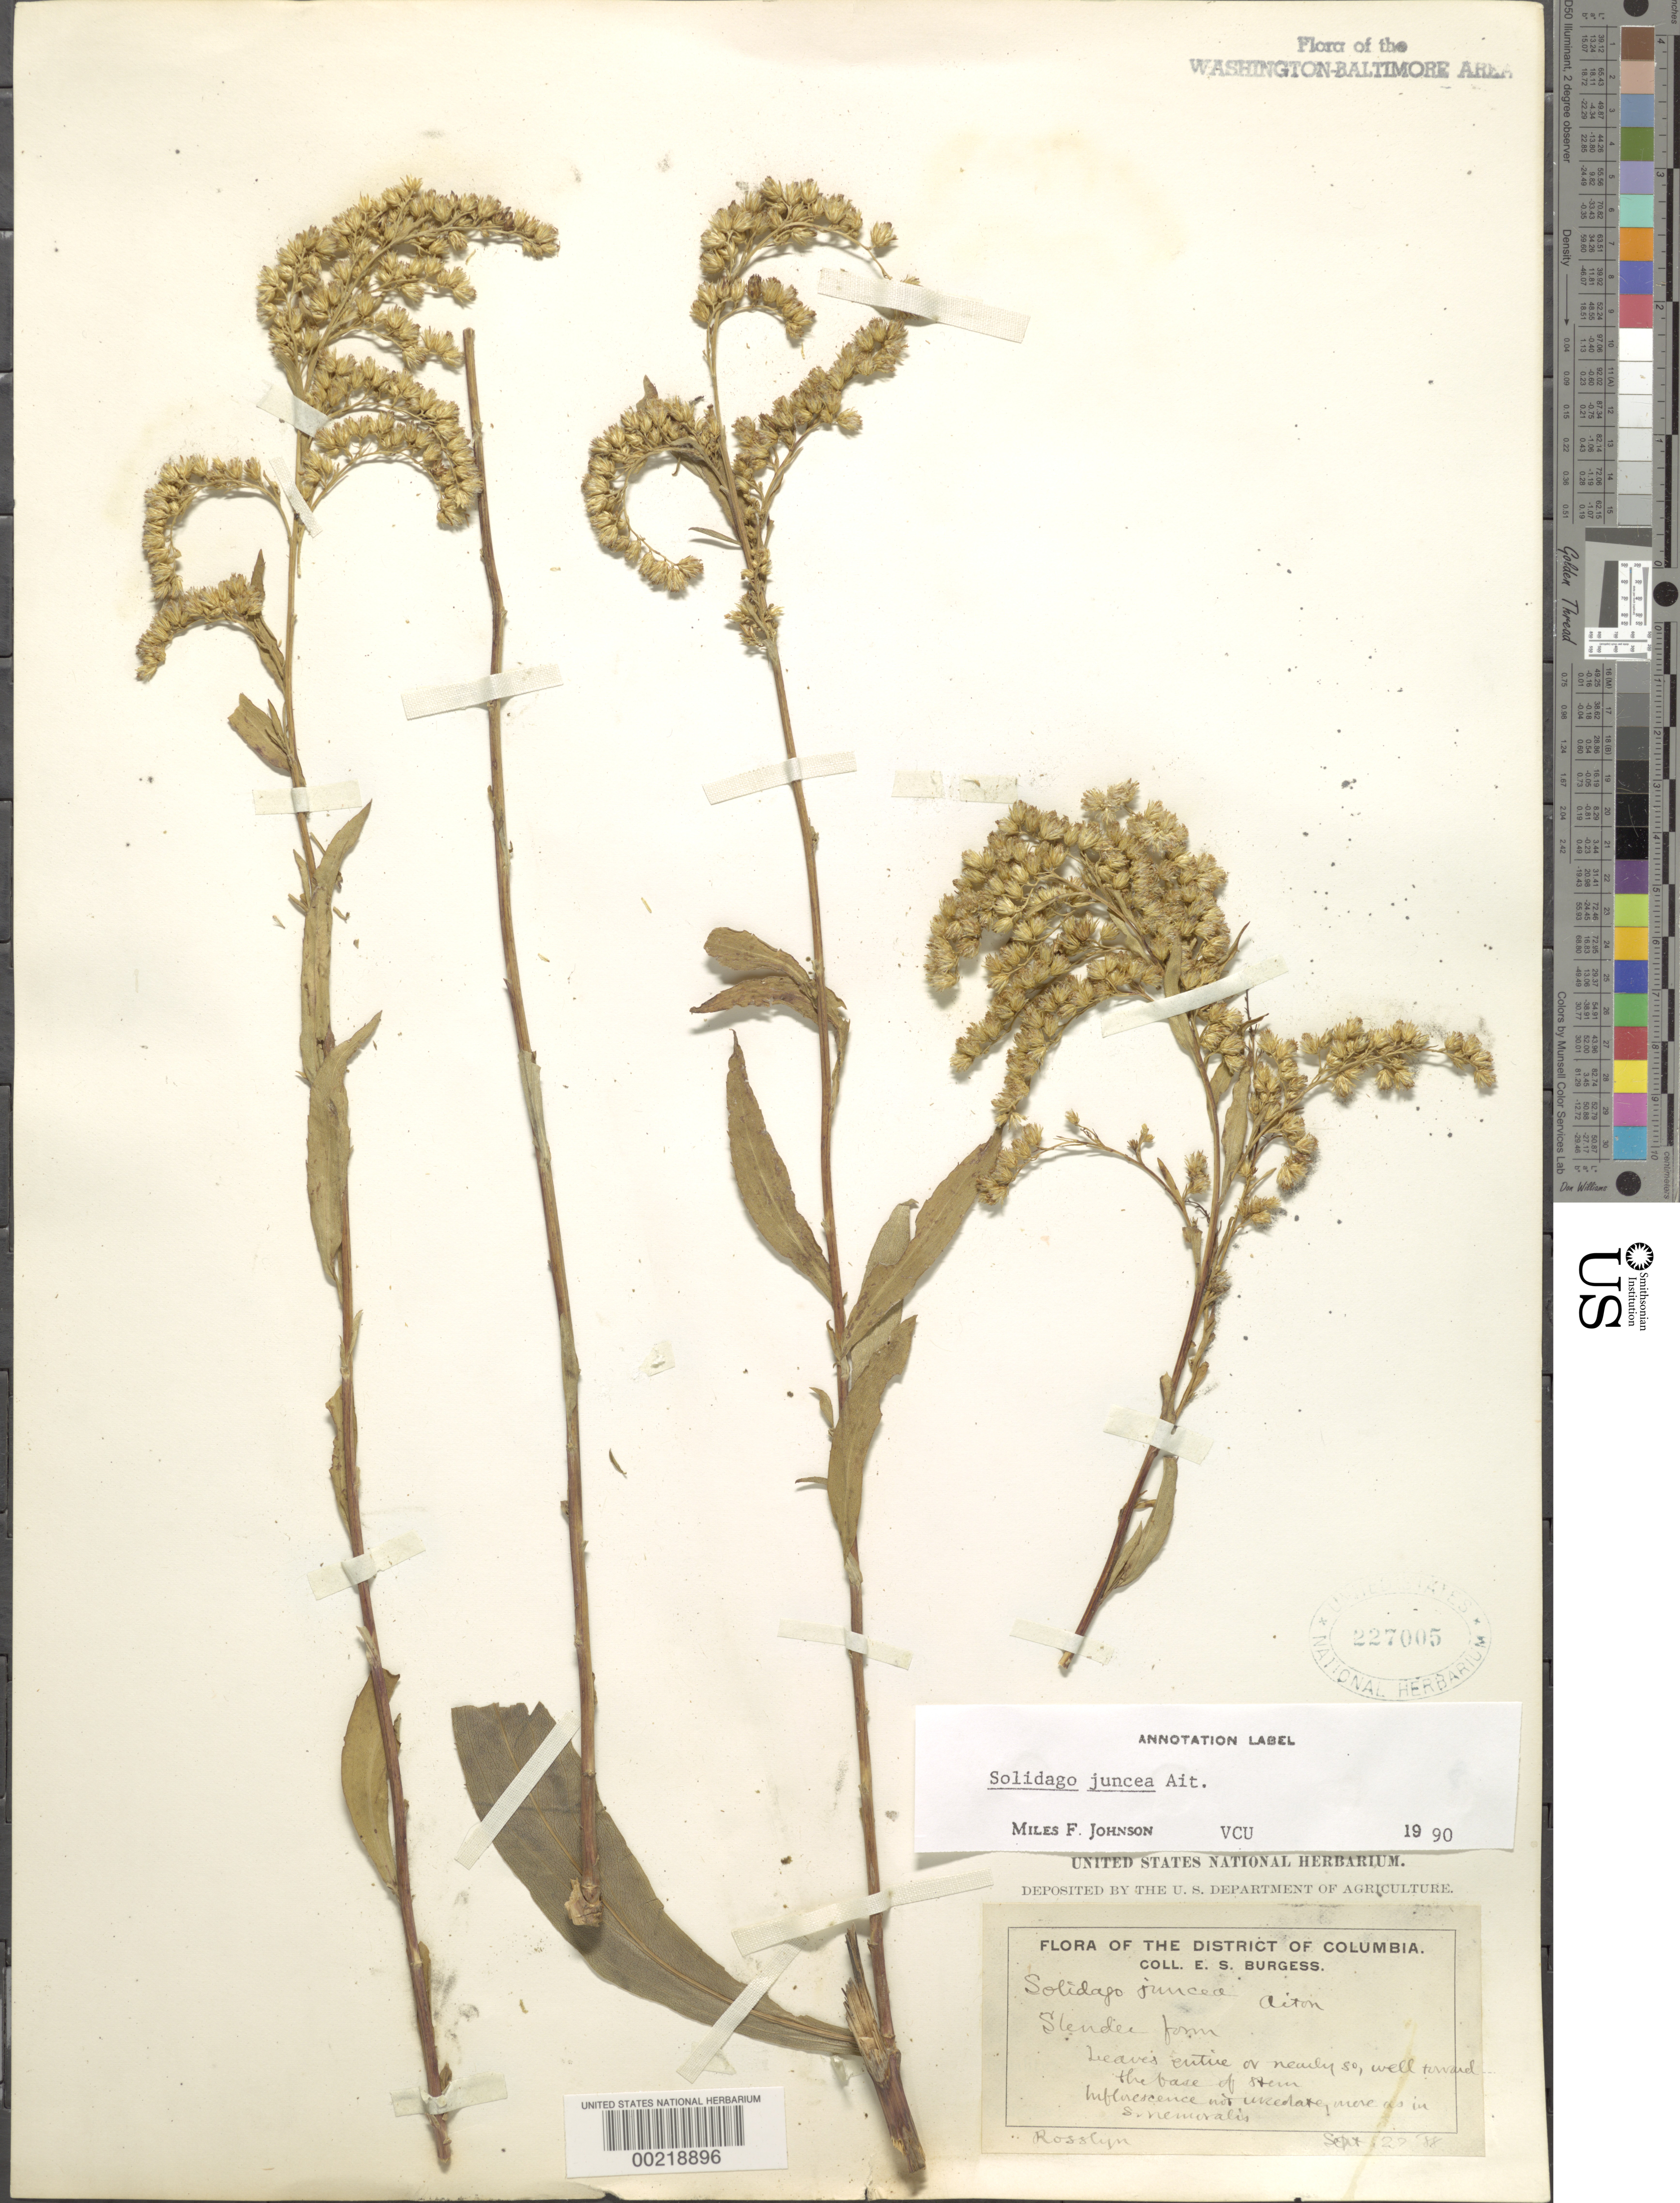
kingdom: Plantae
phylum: Tracheophyta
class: Magnoliopsida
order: Asterales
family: Asteraceae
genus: Solidago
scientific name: Solidago juncea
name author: Aiton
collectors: E. Burgess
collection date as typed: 27 Sep 1888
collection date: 1888-09-27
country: United States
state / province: Virginia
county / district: Arlington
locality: Rosslyn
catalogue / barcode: US 227005